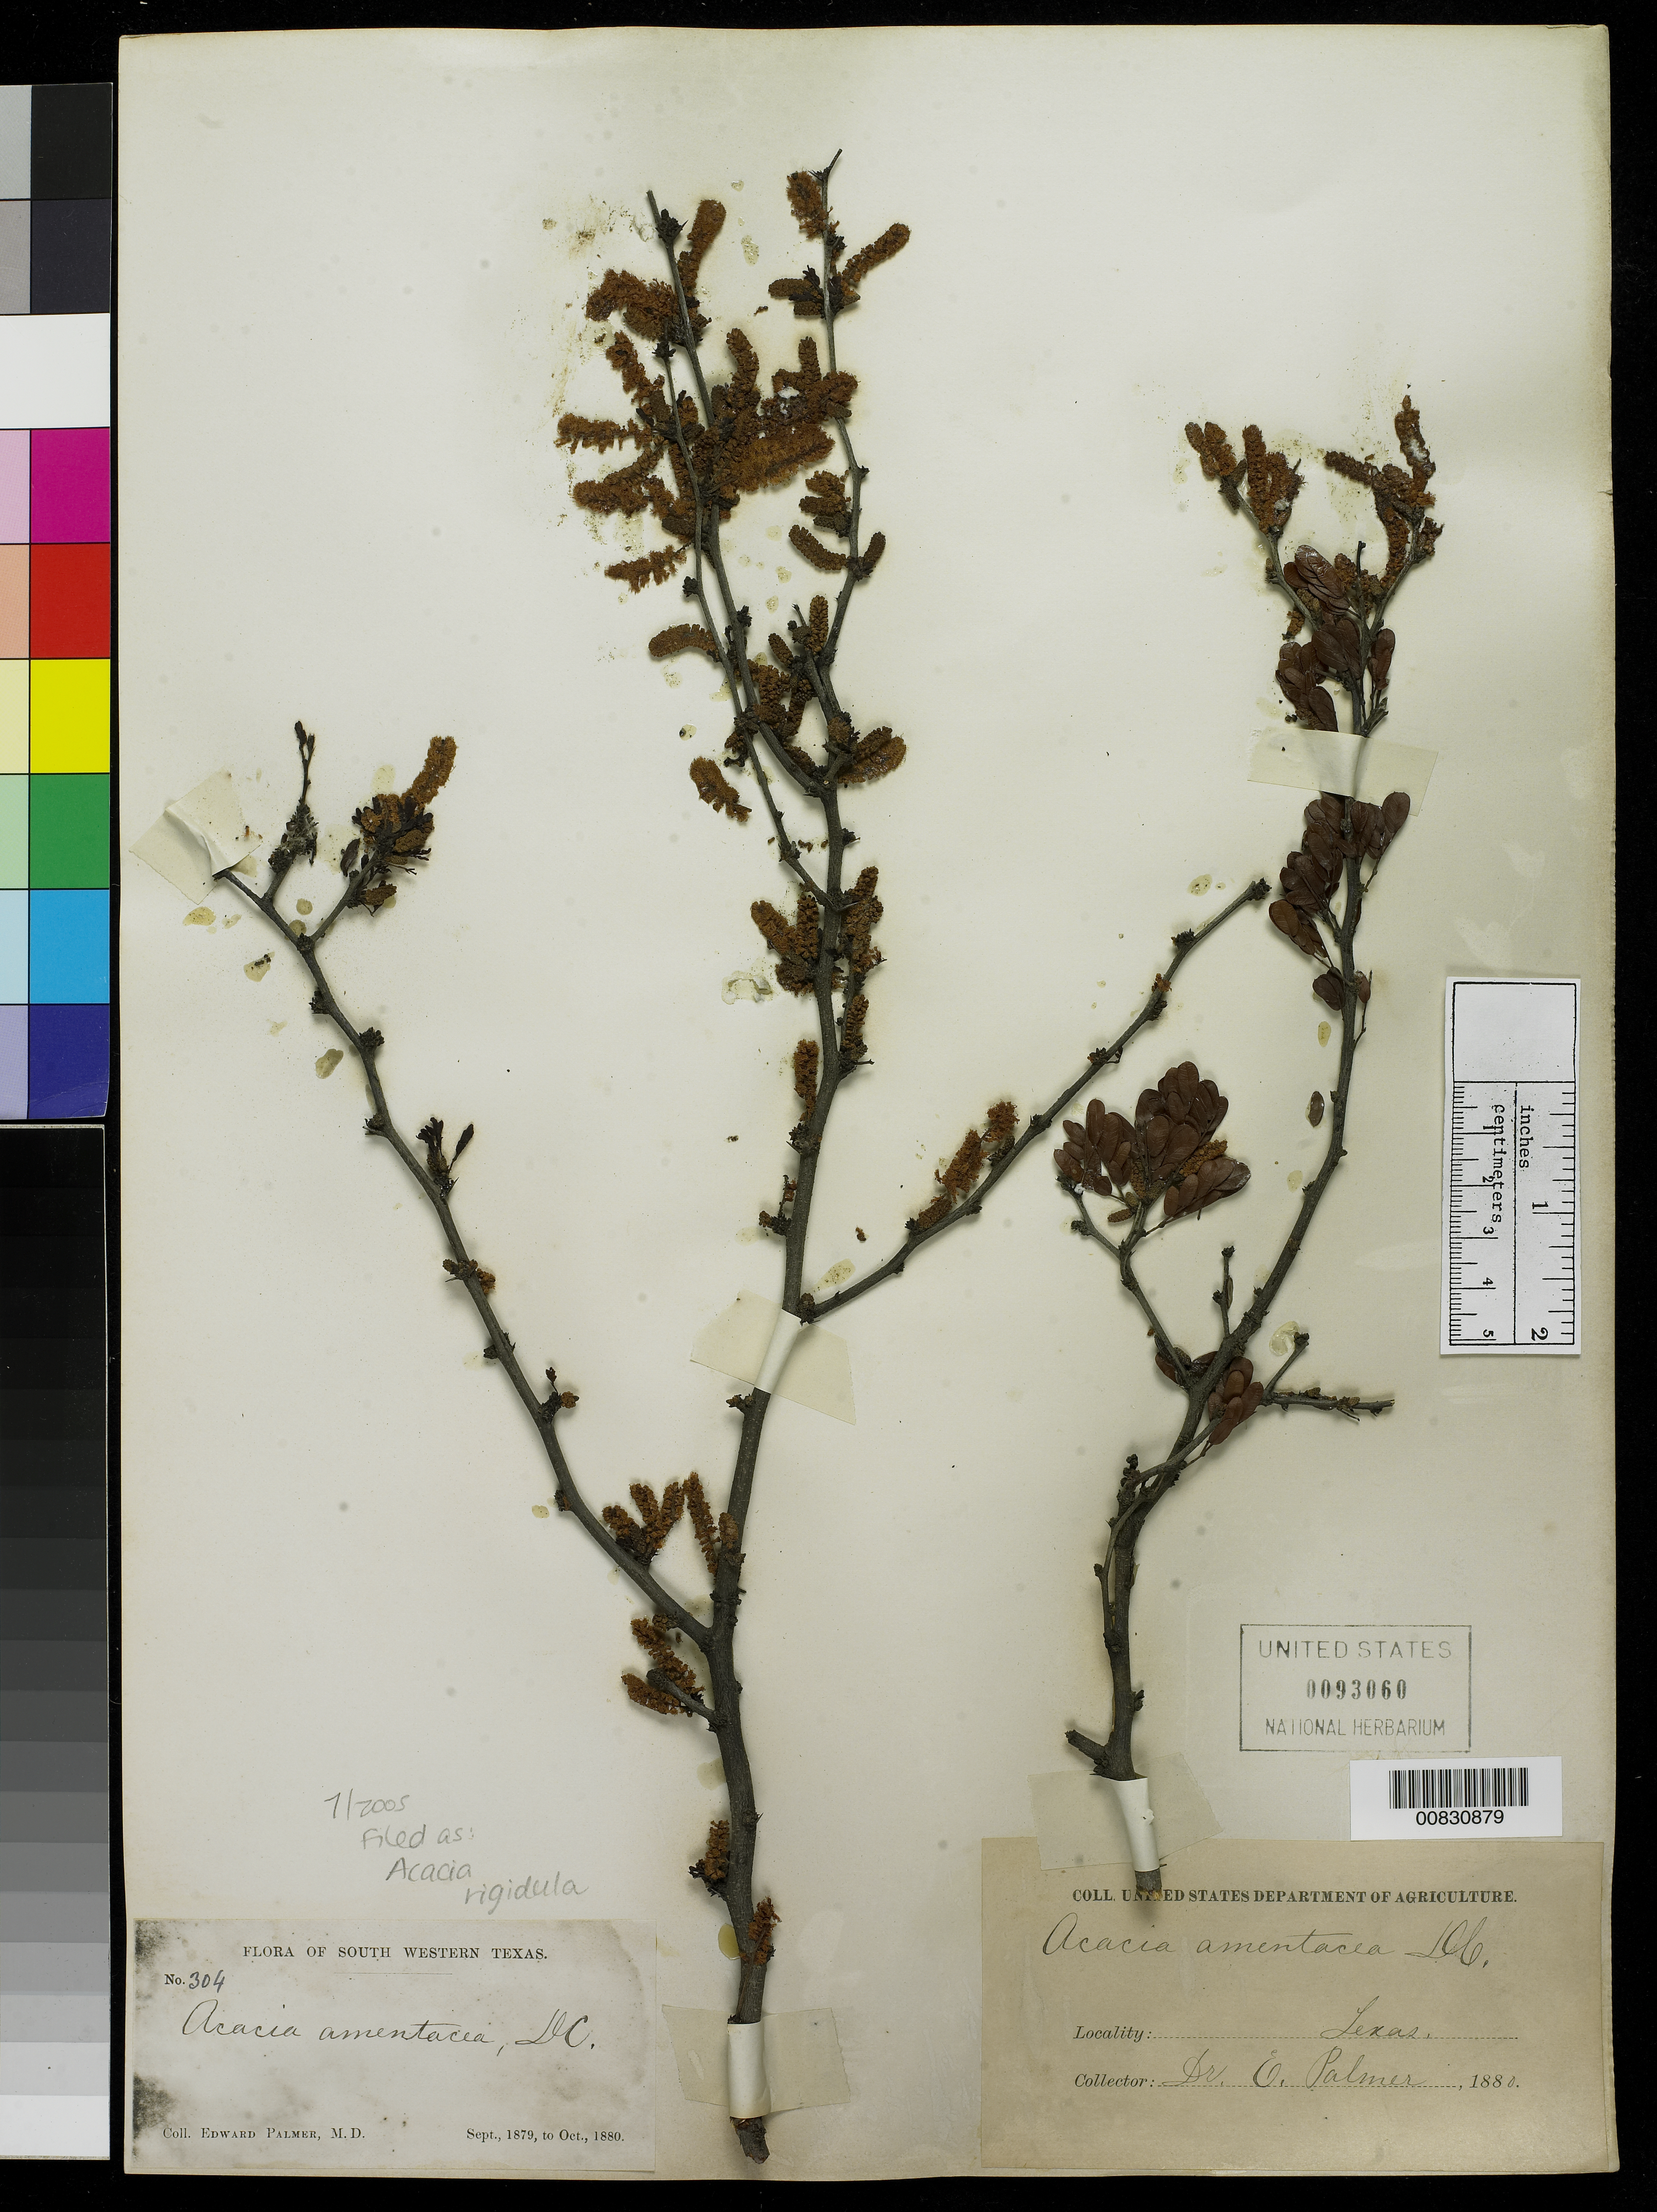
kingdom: Plantae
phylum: Tracheophyta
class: Magnoliopsida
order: Fabales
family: Fabaceae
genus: Vachellia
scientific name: Vachellia rigidula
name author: (Benth.) Seigler & Ebinger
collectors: E. Palmer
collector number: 304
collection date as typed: Sep 1879 to -- Oct 1880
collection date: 1879-09/1880-10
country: United States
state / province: Texas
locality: South Western Texas.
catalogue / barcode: US 93060